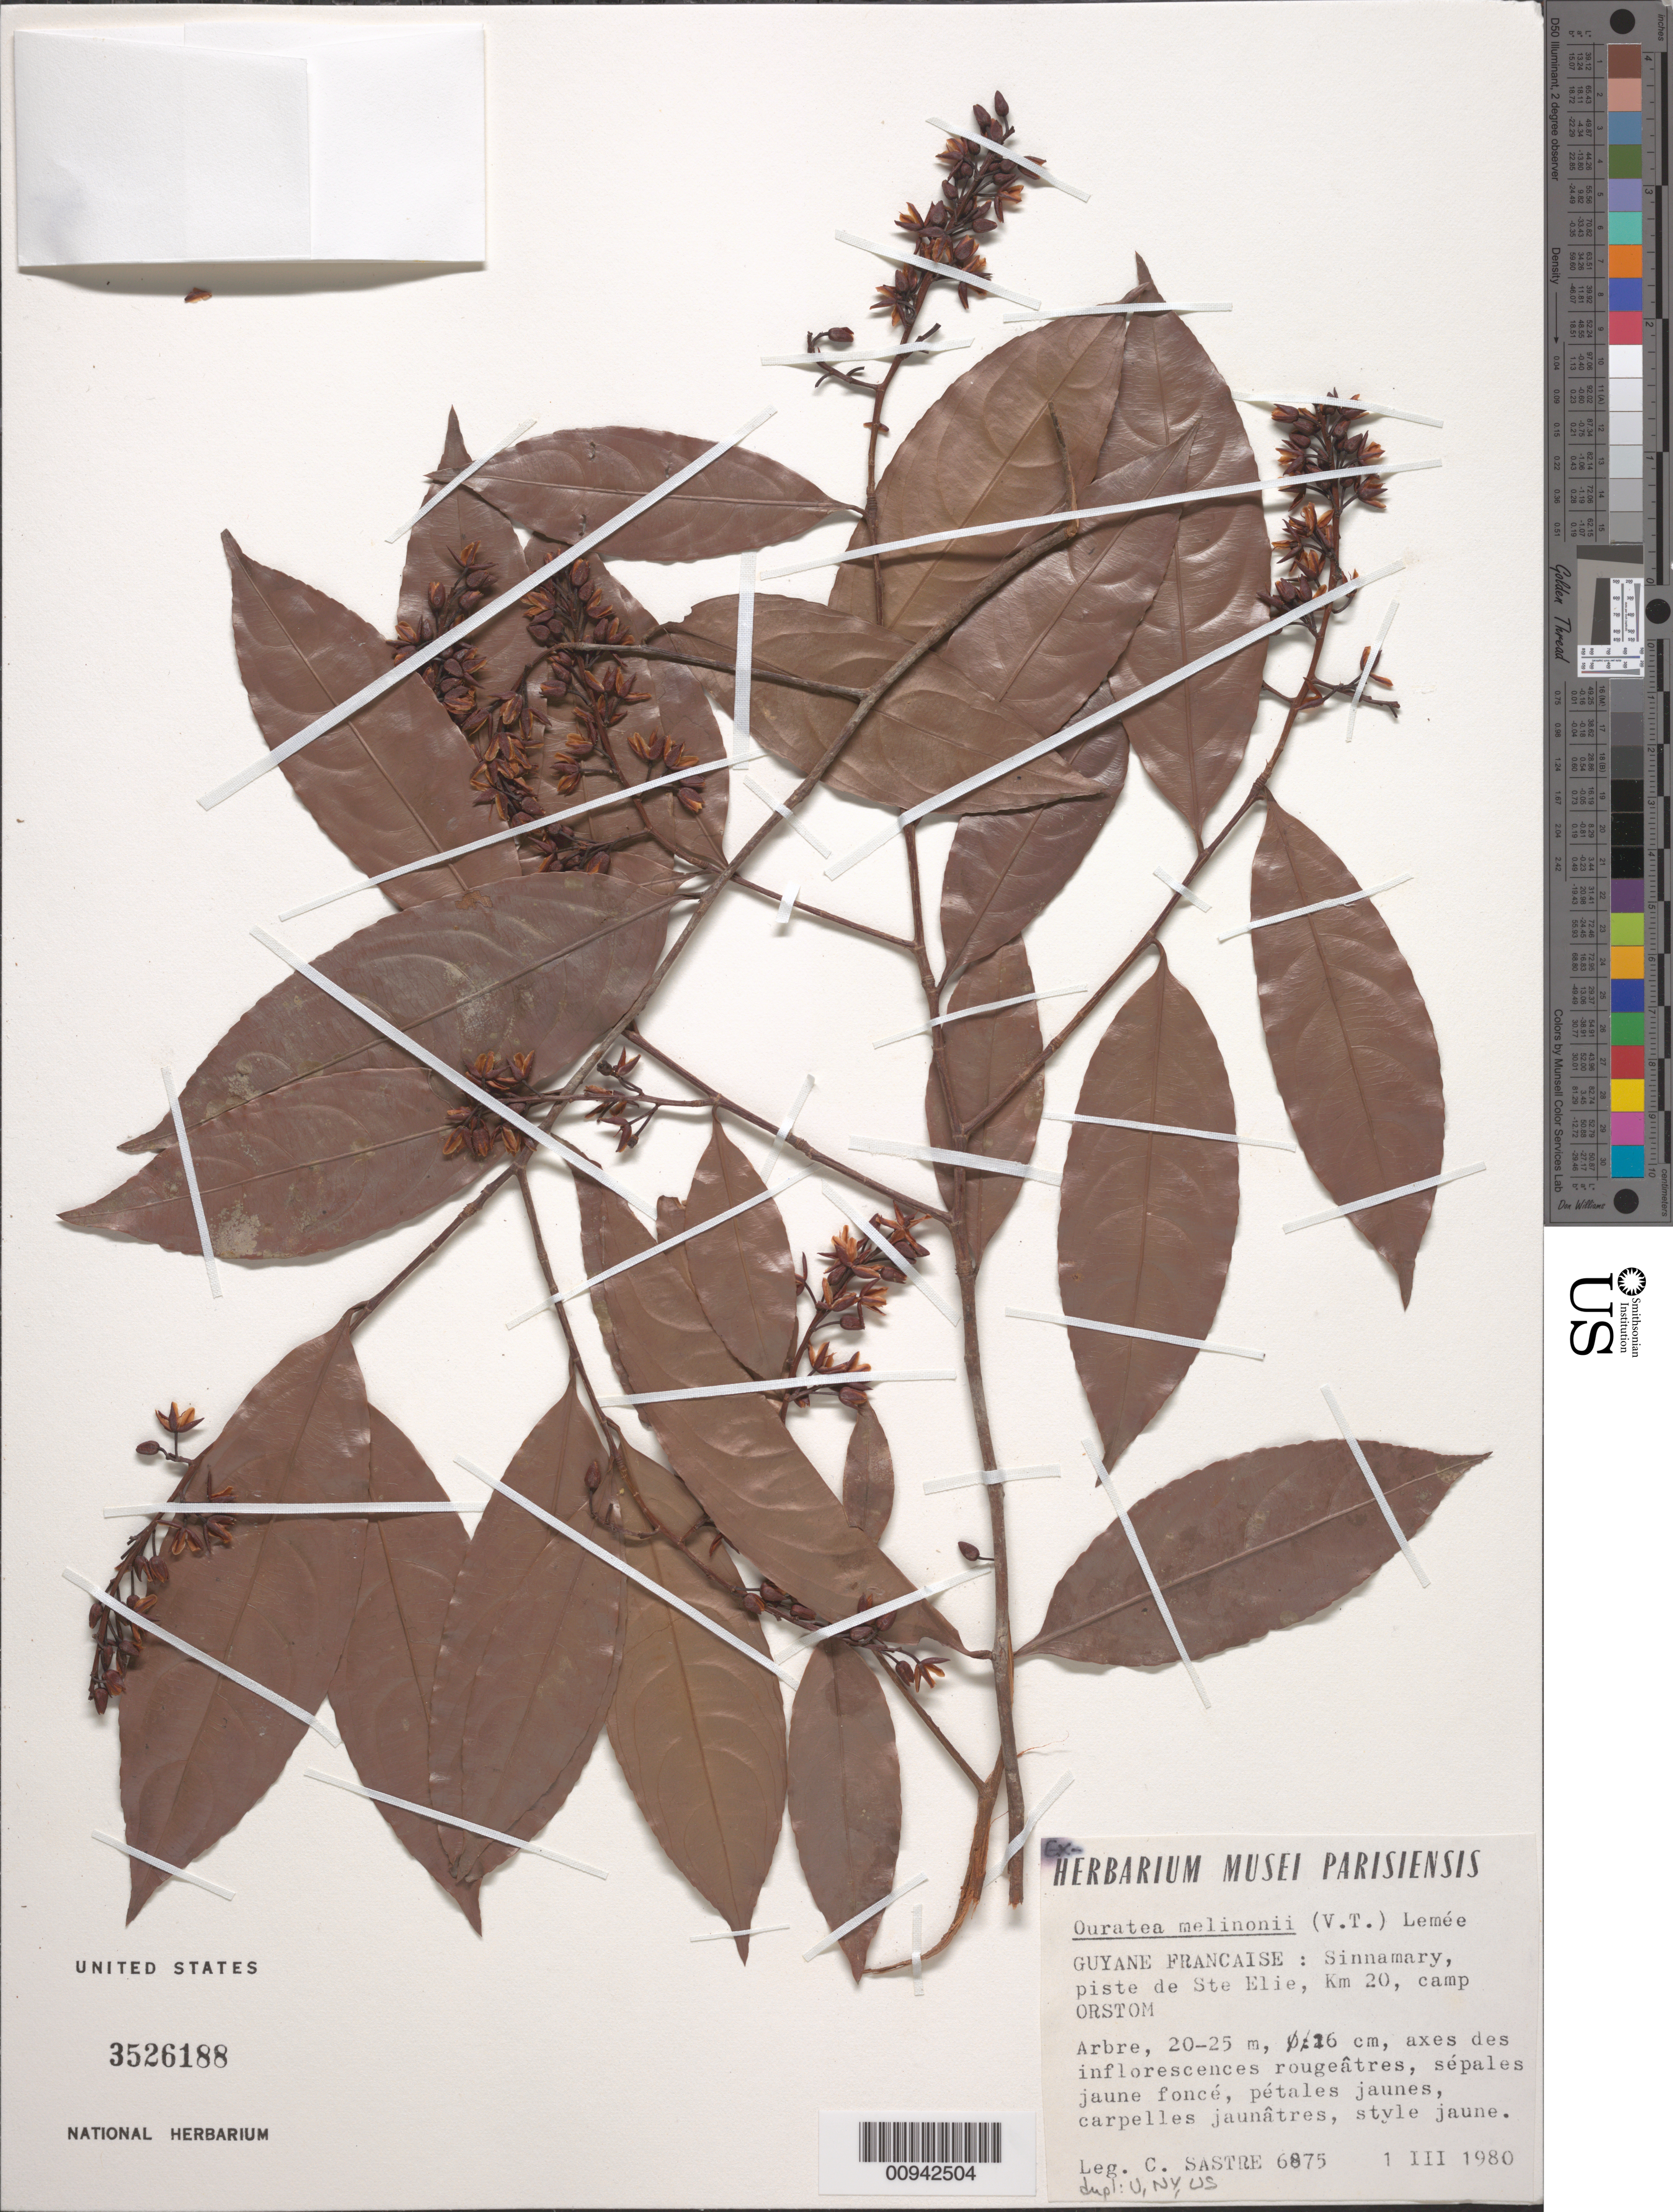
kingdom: Plantae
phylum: Tracheophyta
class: Magnoliopsida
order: Malpighiales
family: Ochnaceae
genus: Ouratea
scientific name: Ouratea melinonii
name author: (Tiegh.) Lemée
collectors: C. H. L. Sastre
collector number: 6875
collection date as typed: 1-Mar-80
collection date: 1980-03-01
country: French Guiana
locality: Piste de Saint-Élie, km 20, Sinnamary, camp ORSTOM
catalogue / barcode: US 3526188